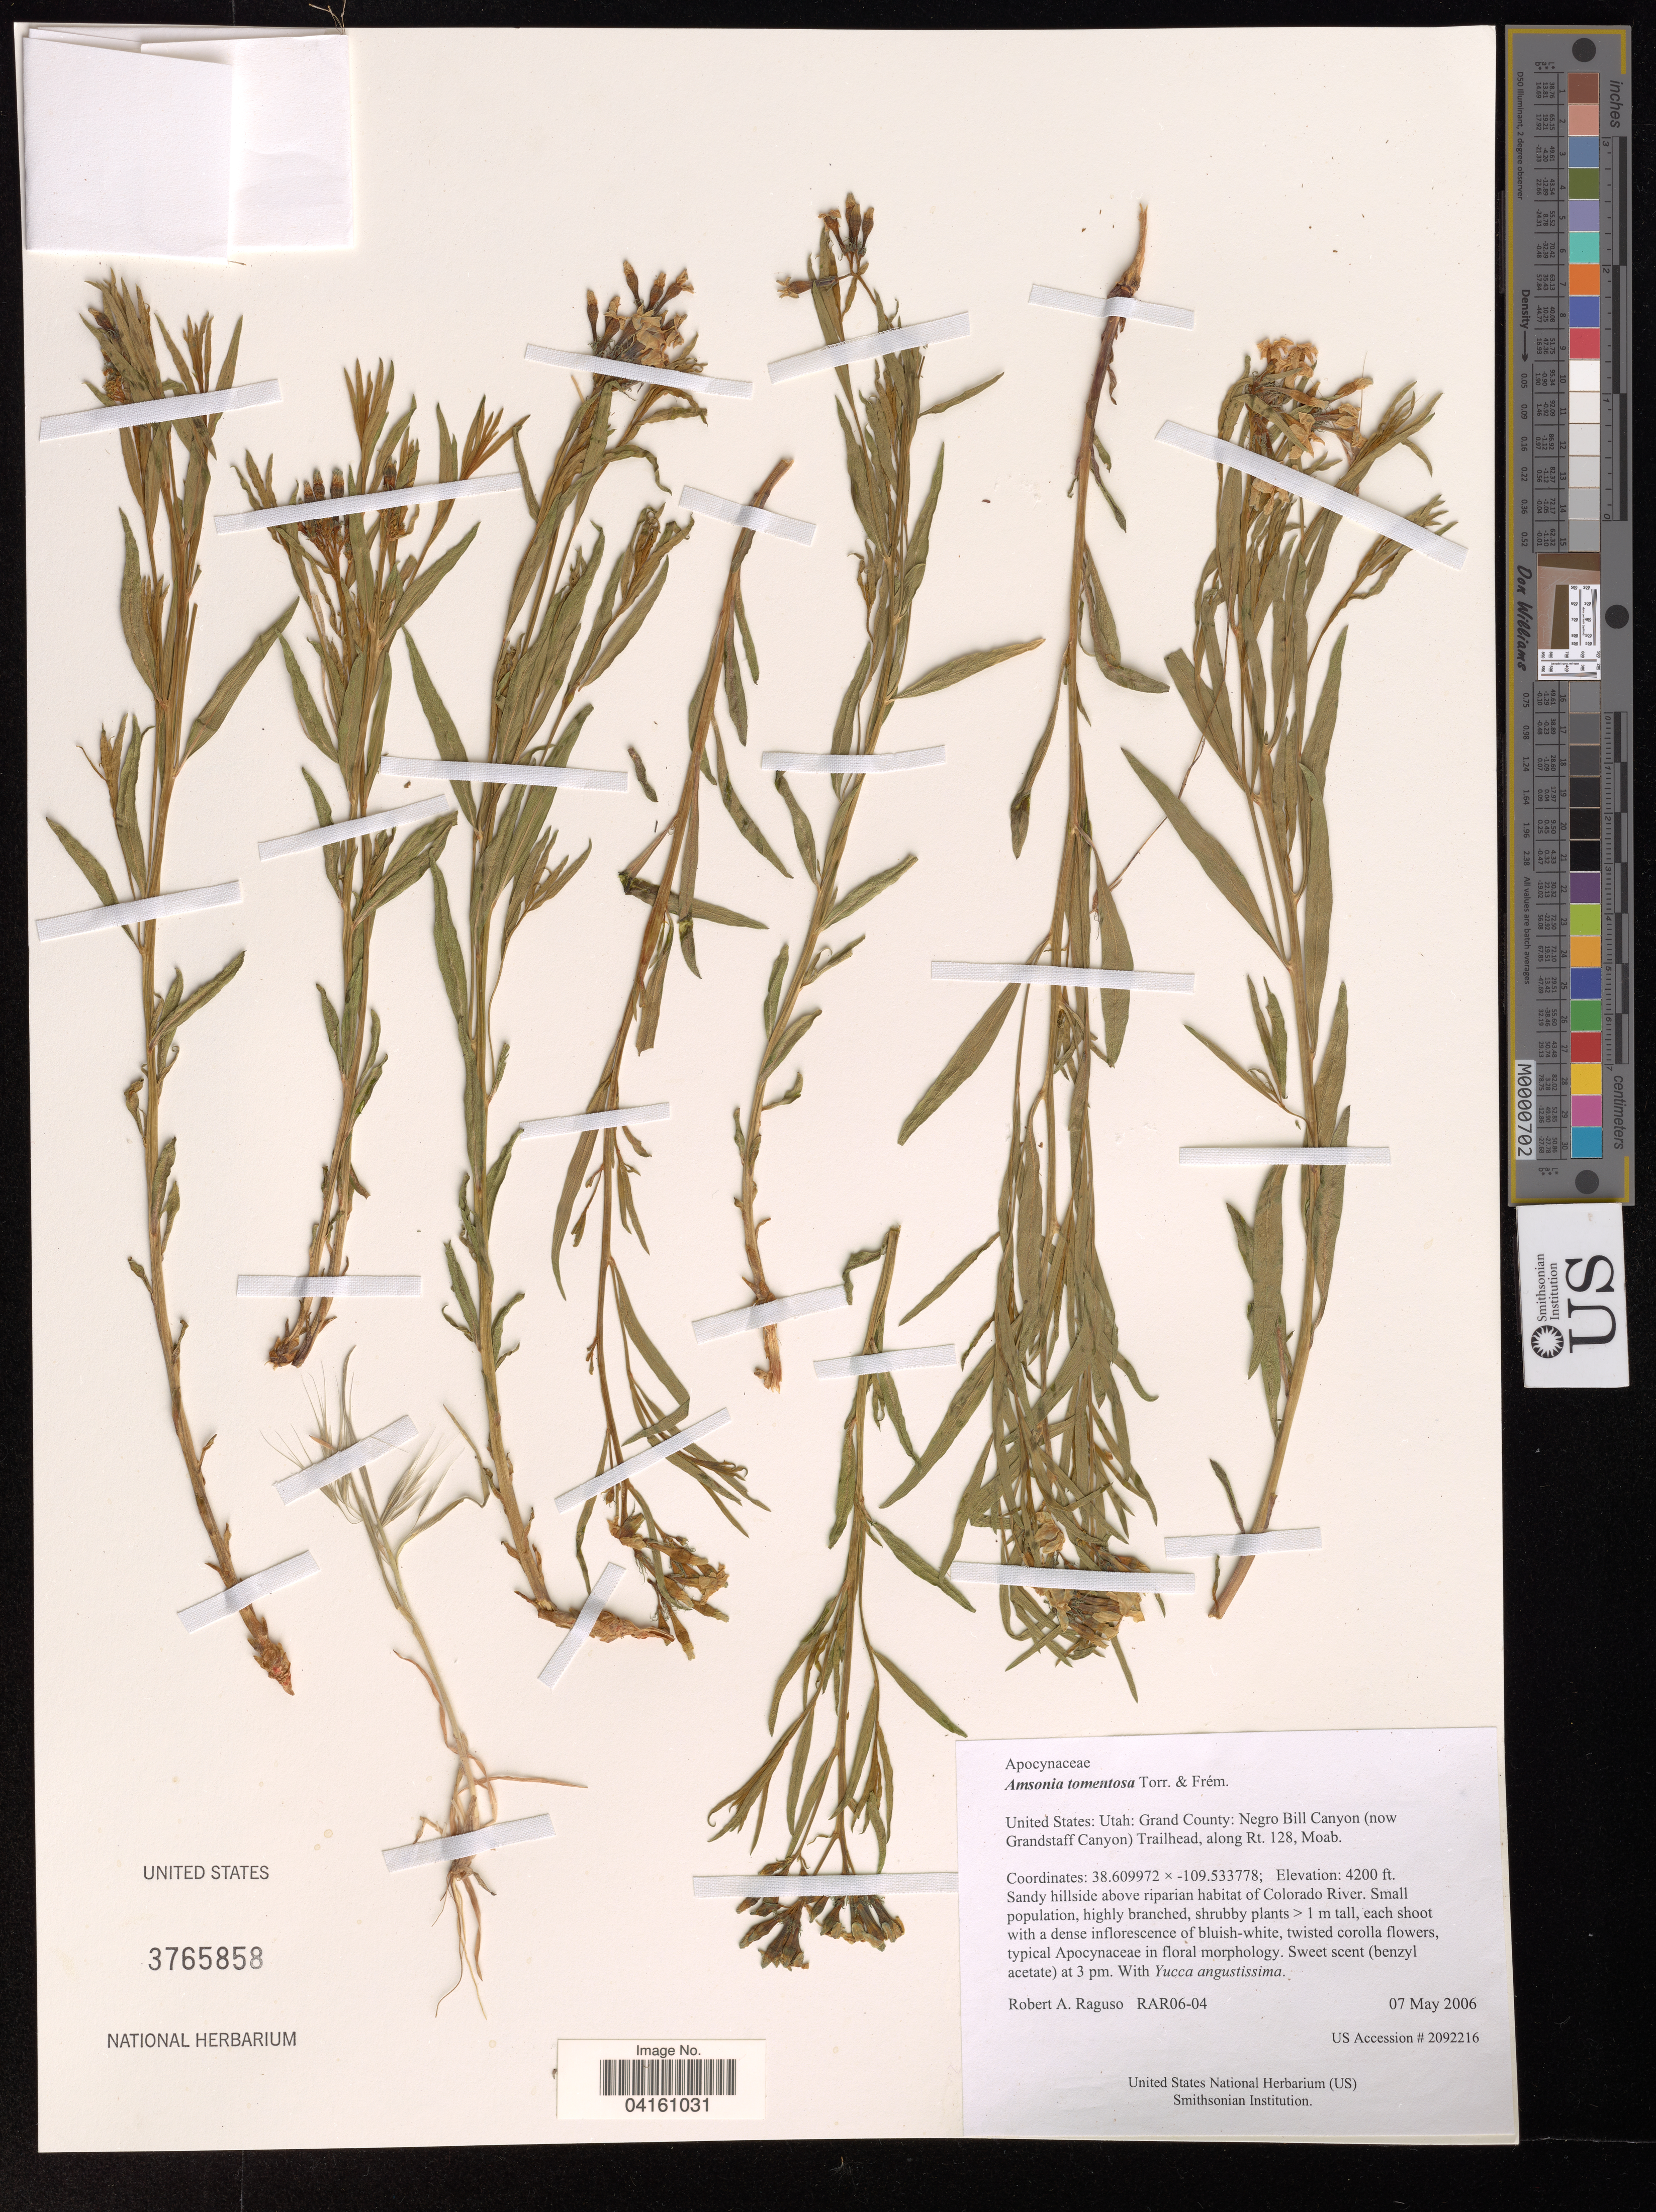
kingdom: Plantae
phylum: Tracheophyta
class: Magnoliopsida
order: Gentianales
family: Apocynaceae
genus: Amsonia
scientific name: Amsonia tomentosa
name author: Torr. & Frém.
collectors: R. Raguso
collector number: RAR06-04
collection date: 2006-05-07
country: United States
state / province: Utah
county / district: Grand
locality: Negro Bill Canyon (now = Grandstaff Canyon) Trailhead, along Rt. 128, Moab.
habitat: sandy hillside above riparian habitat of Colorado River.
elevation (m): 1280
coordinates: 38.609972, -109.533778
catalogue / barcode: US 3765858